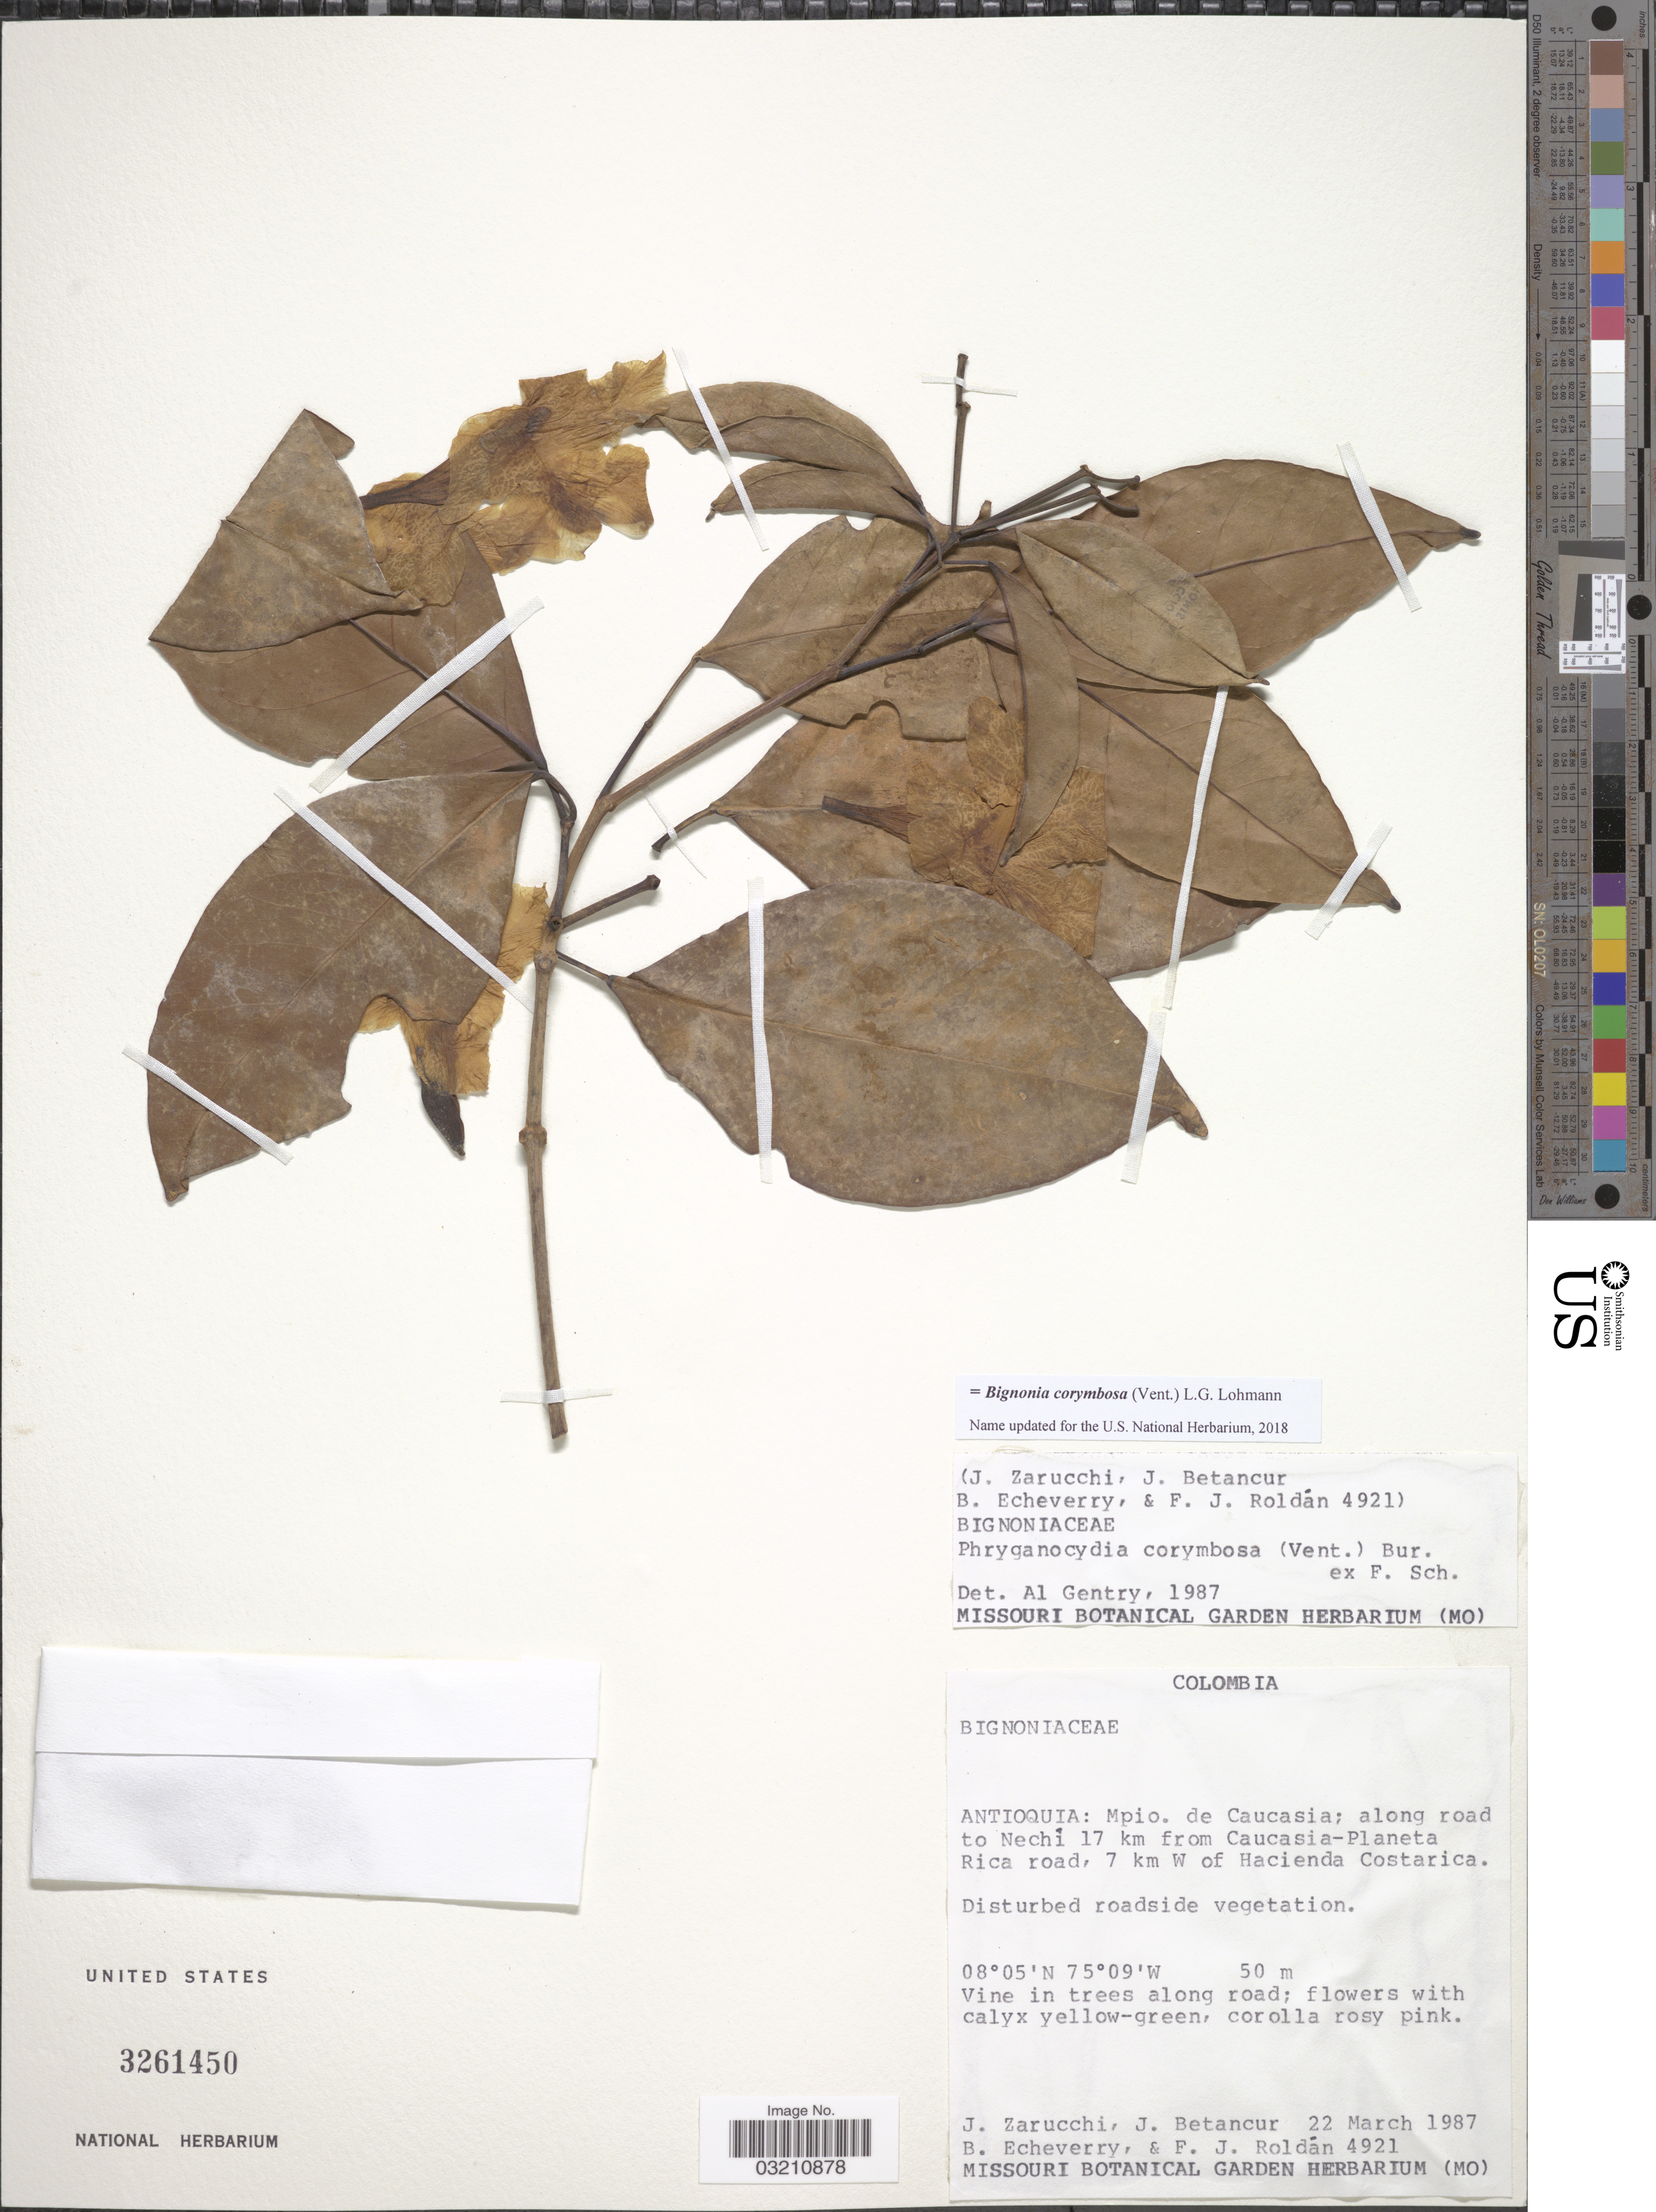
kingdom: Plantae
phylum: Tracheophyta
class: Magnoliopsida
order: Lamiales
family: Bignoniaceae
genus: Bignonia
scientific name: Bignonia corymbosa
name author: (Vent.) L.G. Lohmann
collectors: J. L. Zarucchi, J. Betancur, B. Echeverry & F. J. Roldán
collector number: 4921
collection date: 1987-03-22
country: Colombia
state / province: Antioquia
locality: Mpio. de Caucasia; along road to Nechi 17 km from Caucasia-Planeta Rica road, 7 km W of Hacienda Costarica.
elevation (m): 50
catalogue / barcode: US 3261450